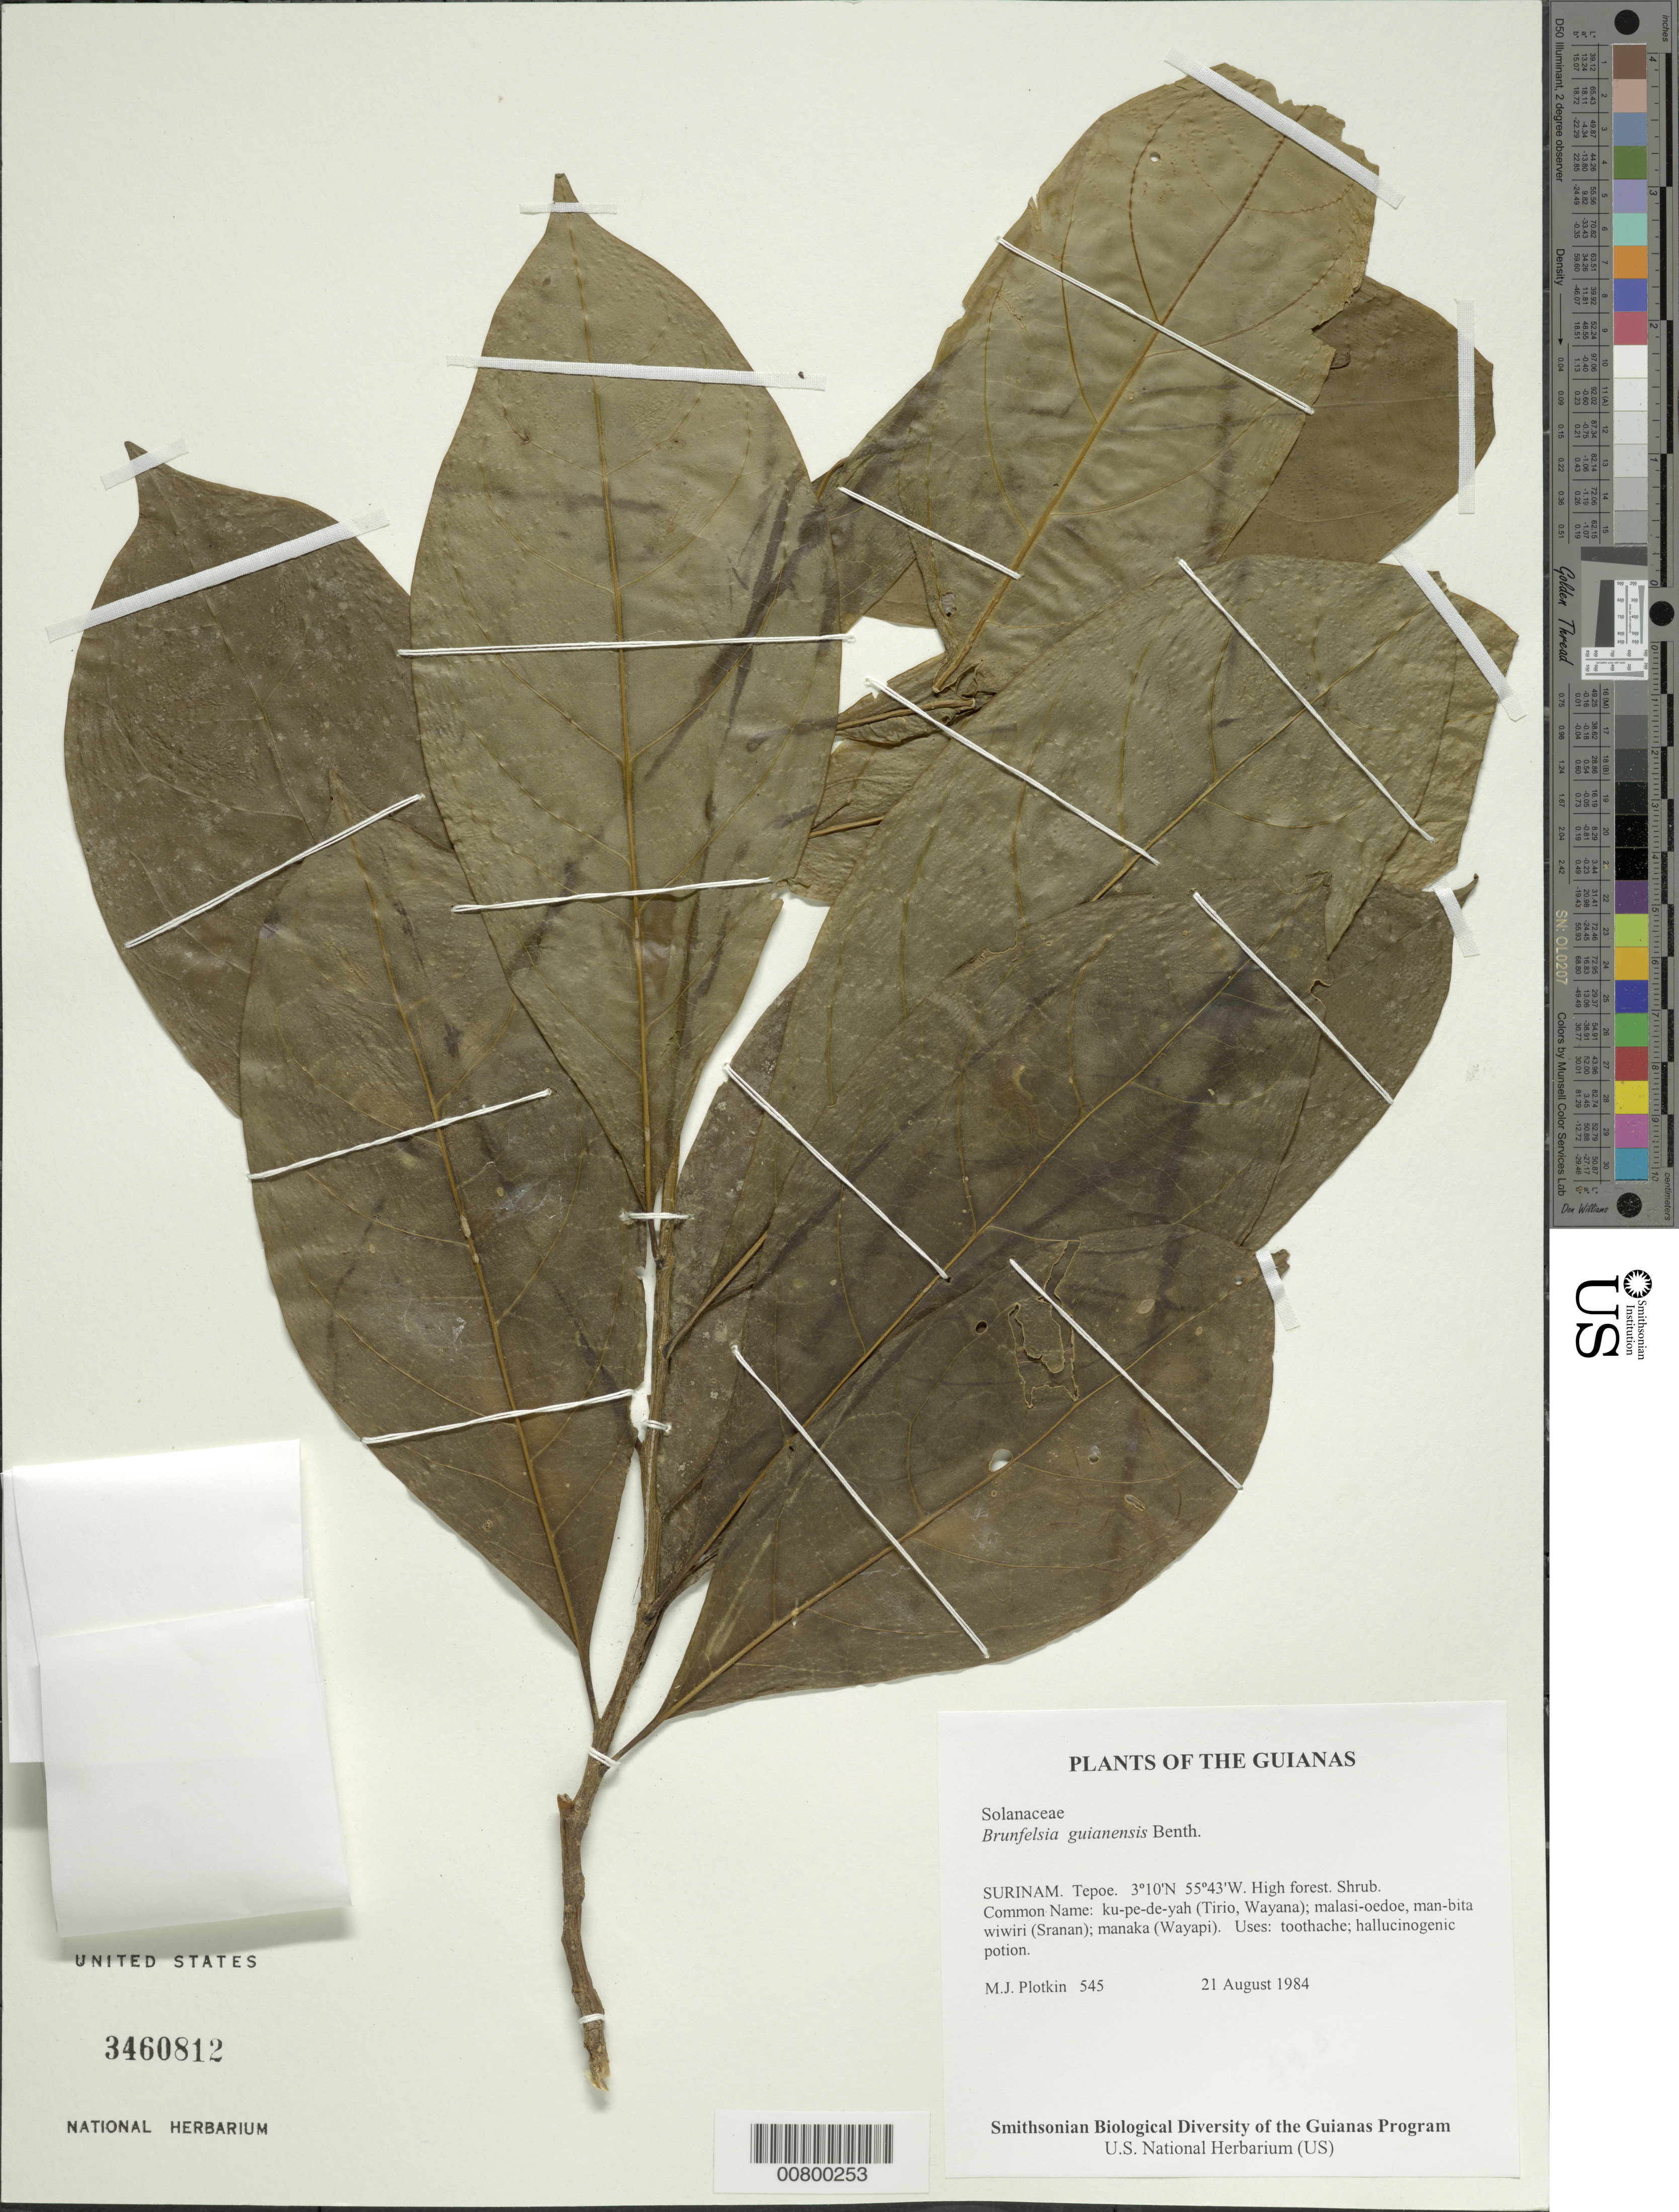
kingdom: Plantae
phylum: Tracheophyta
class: Magnoliopsida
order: Solanales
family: Solanaceae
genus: Brunfelsia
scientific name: Brunfelsia guianensis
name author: Benth.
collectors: M. Plotkin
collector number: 545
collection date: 1984-08-21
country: Suriname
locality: The Guianas. Surinam, Tepoe.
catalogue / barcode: US 3460812